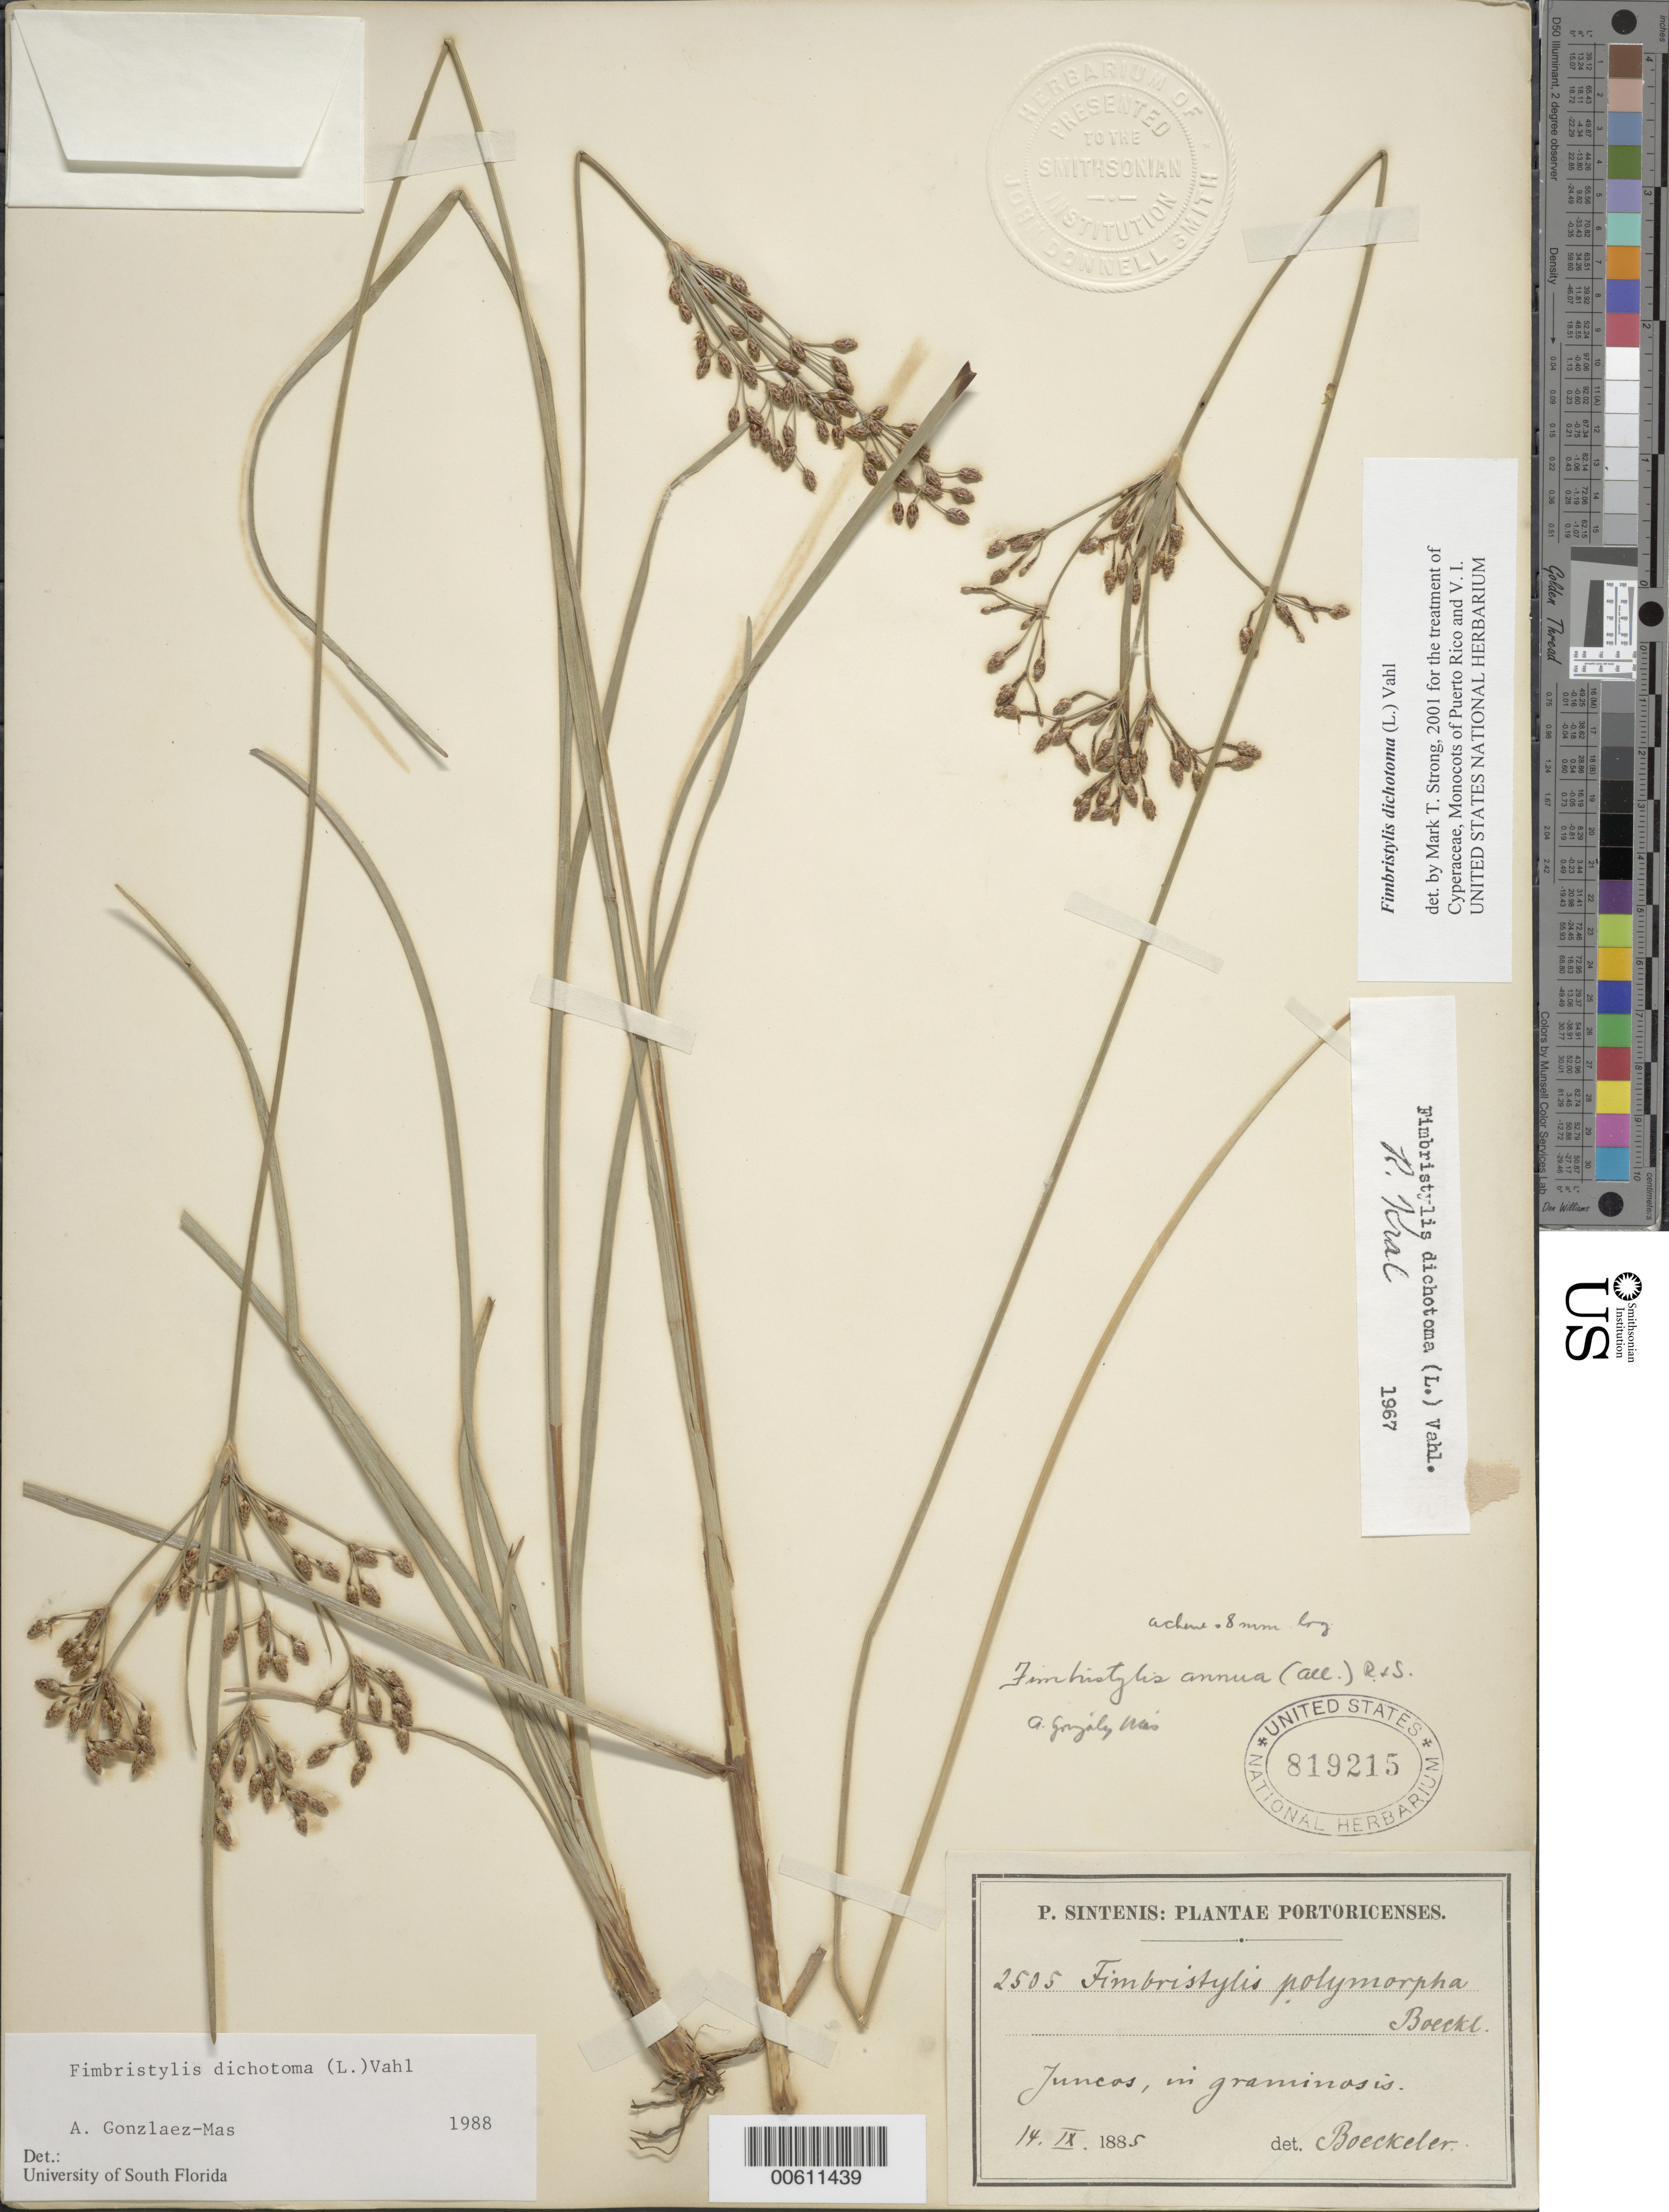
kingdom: Plantae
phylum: Tracheophyta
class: Liliopsida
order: Poales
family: Cyperaceae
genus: Fimbristylis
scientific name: Fimbristylis dichotoma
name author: (L.) Vahl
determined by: Strong, M. T., (US), Smithsonian Institution - National Museum of Natural History (UNITED STATES)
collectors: P. Sintenis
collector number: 2505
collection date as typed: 14 Sep 1885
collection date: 1885-09-14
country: Puerto Rico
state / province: Juncos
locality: Juncos.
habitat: In graminosis.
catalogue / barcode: US 819215